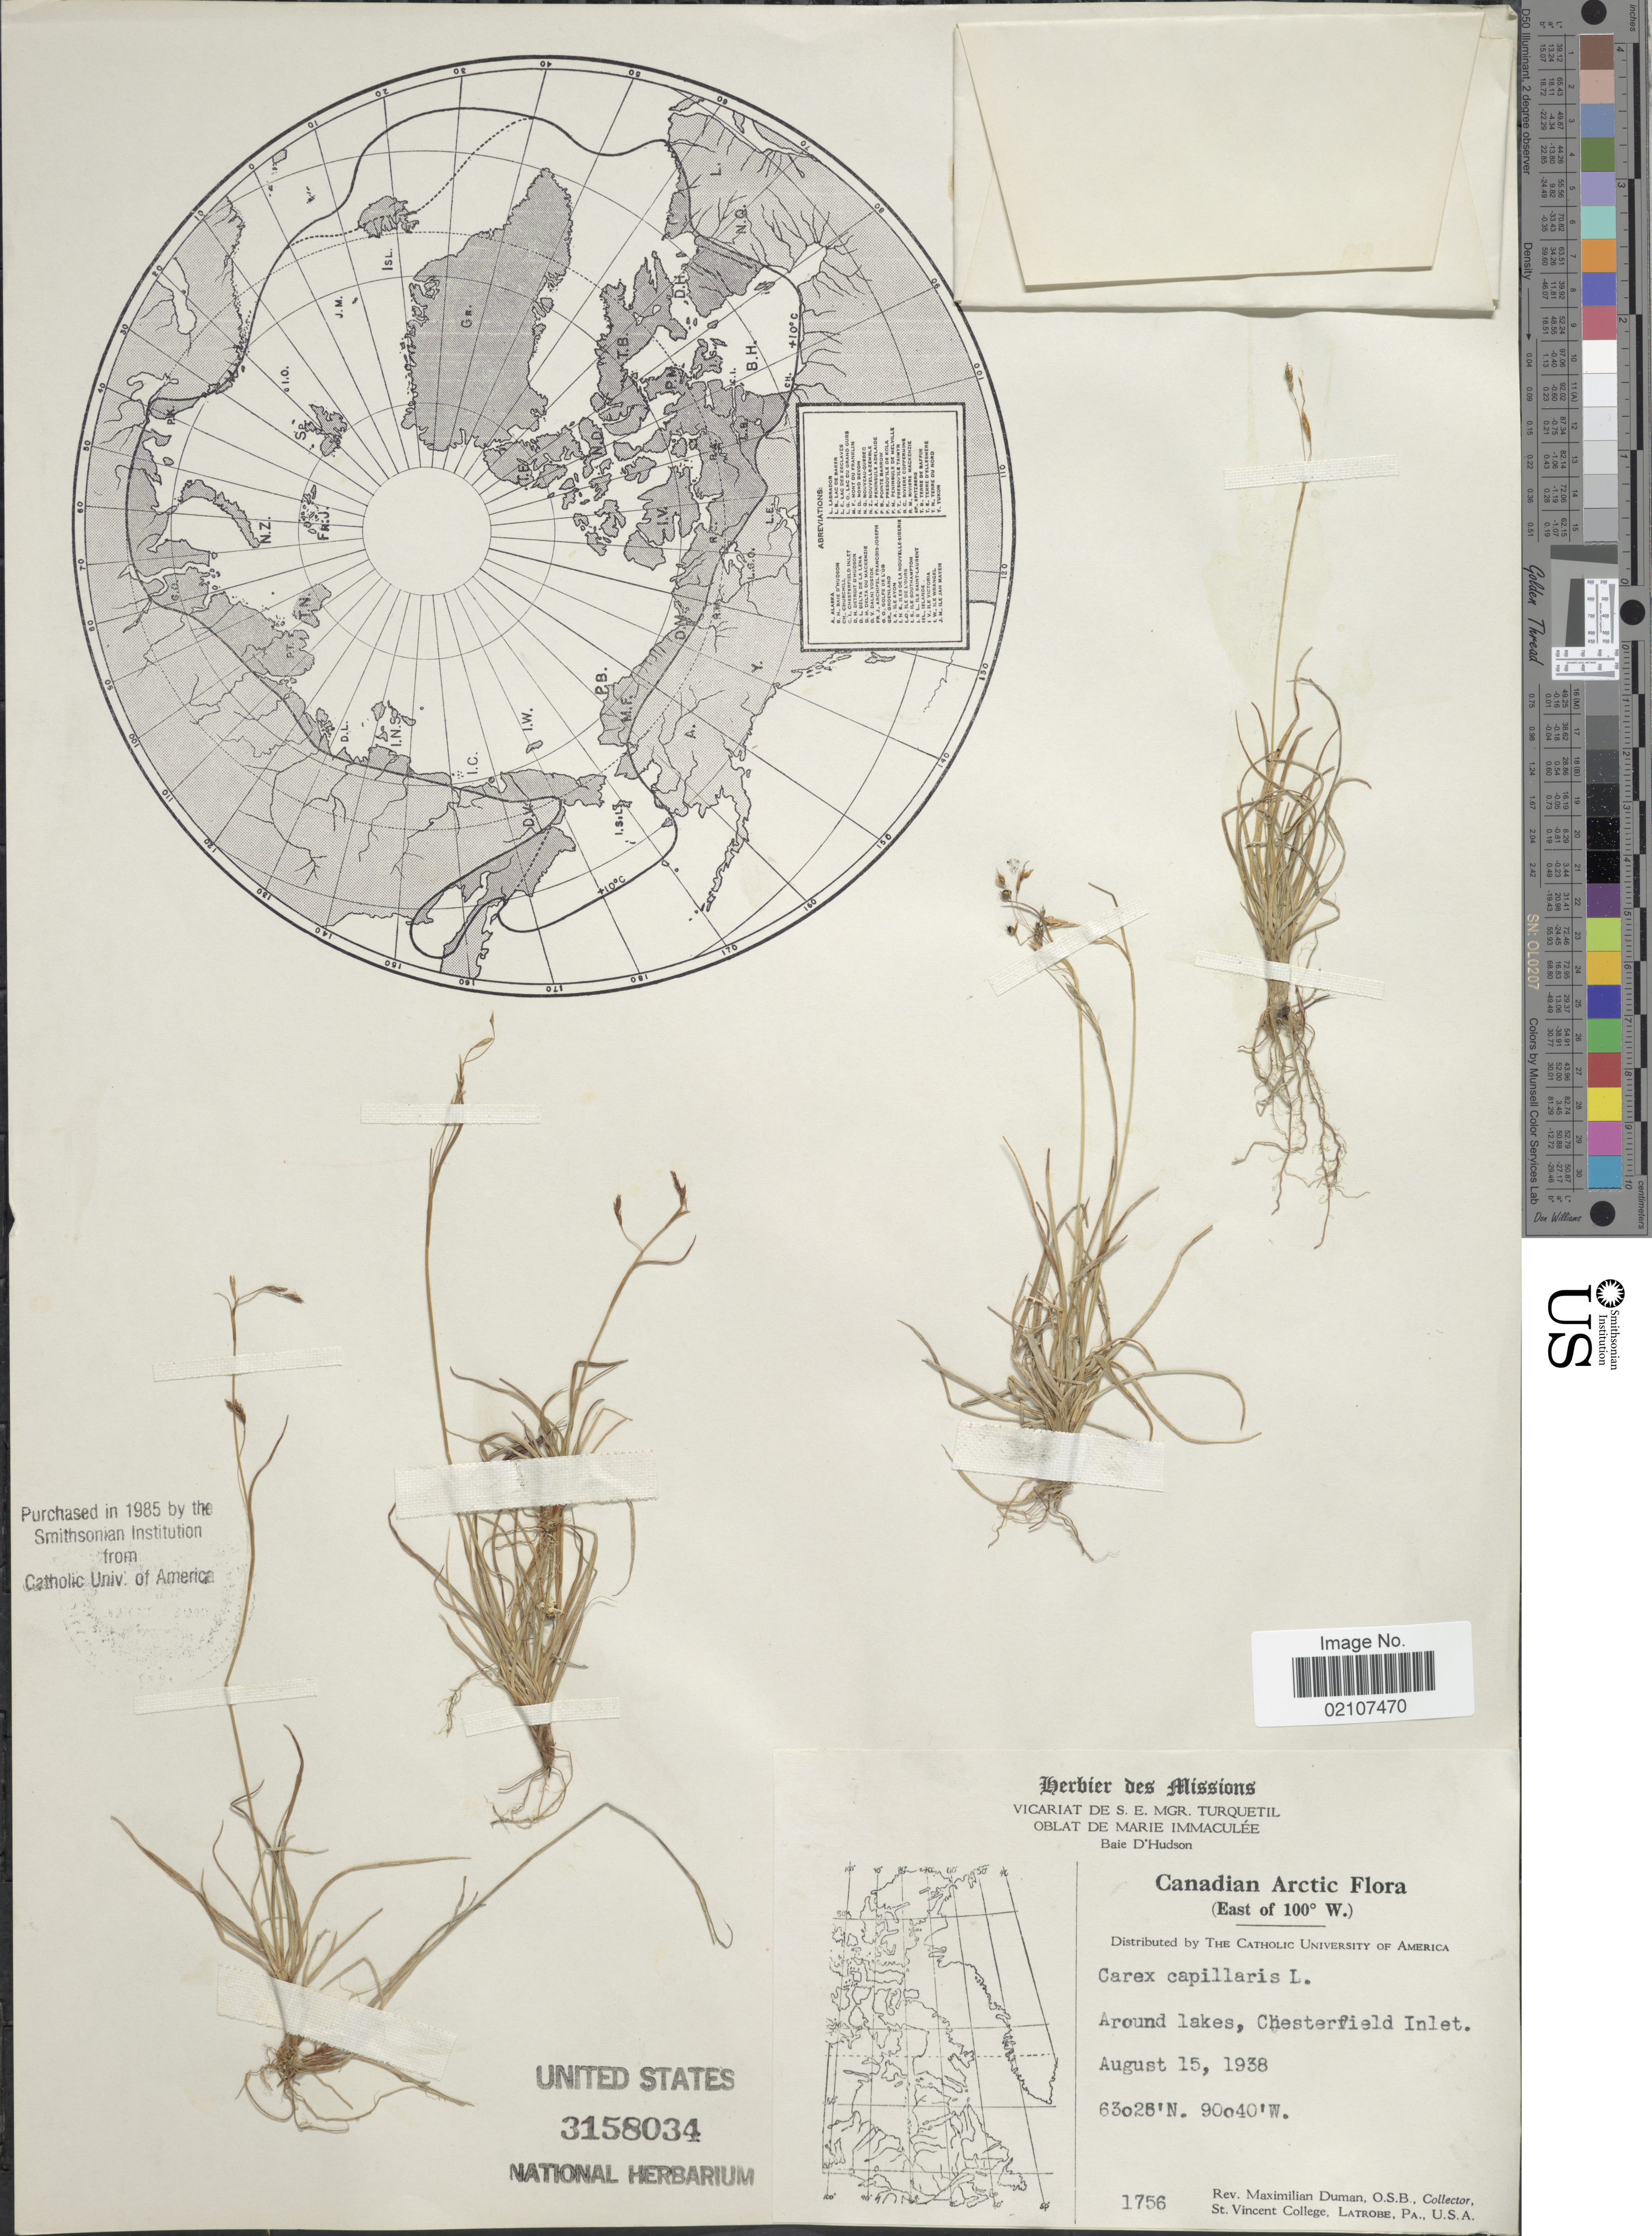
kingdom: Plantae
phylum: Tracheophyta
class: Liliopsida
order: Poales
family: Cyperaceae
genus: Carex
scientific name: Carex capillaris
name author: L.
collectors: M. Duman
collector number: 1756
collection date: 1938-08-15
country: Canada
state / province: Nunavut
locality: Canadian Arctic (East of 100° W.) Around lakes, Chesterfield Inlet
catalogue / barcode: US 3158034